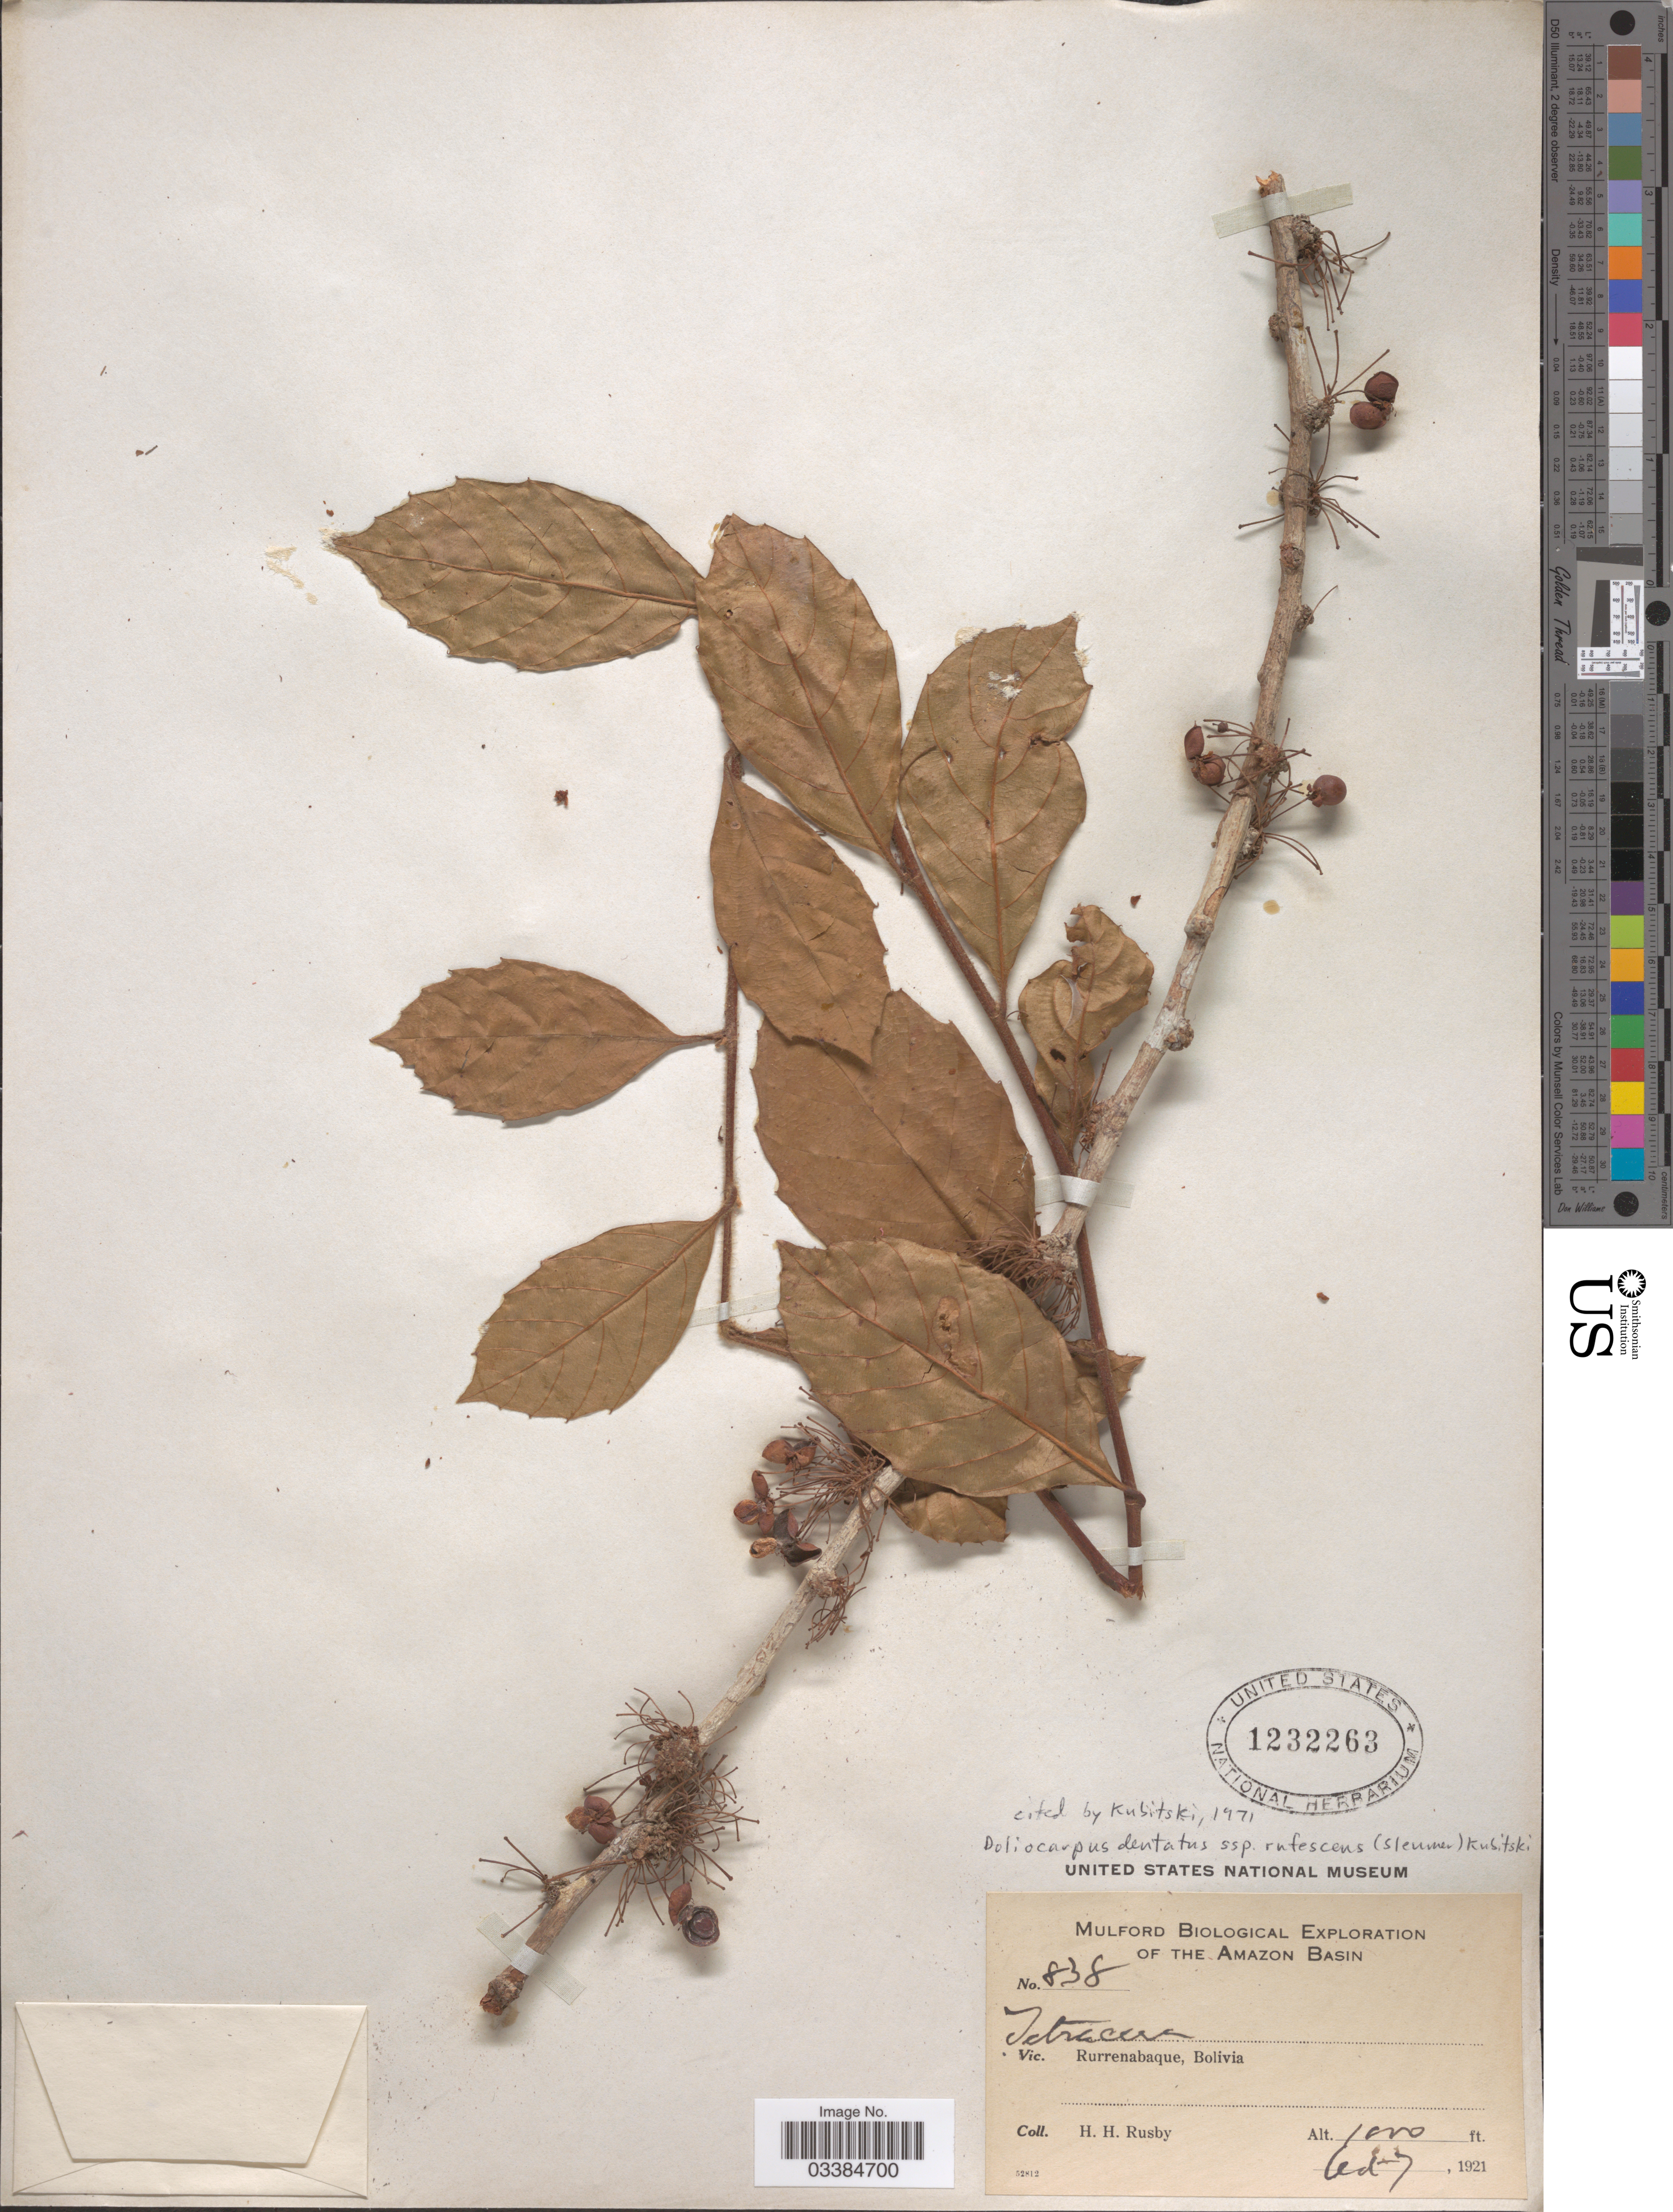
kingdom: Plantae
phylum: Tracheophyta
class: Magnoliopsida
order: Dilleniales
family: Dilleniaceae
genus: Doliocarpus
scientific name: Doliocarpus dentatus subsp. rufescens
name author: (Sleumer) Kubitzki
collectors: H. H. Rusby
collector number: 838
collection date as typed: Oct 7, 1921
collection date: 1921-10-07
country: Bolivia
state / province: Beni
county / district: José Ballivián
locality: Rurrenabaque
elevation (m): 305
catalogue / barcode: US 1232263